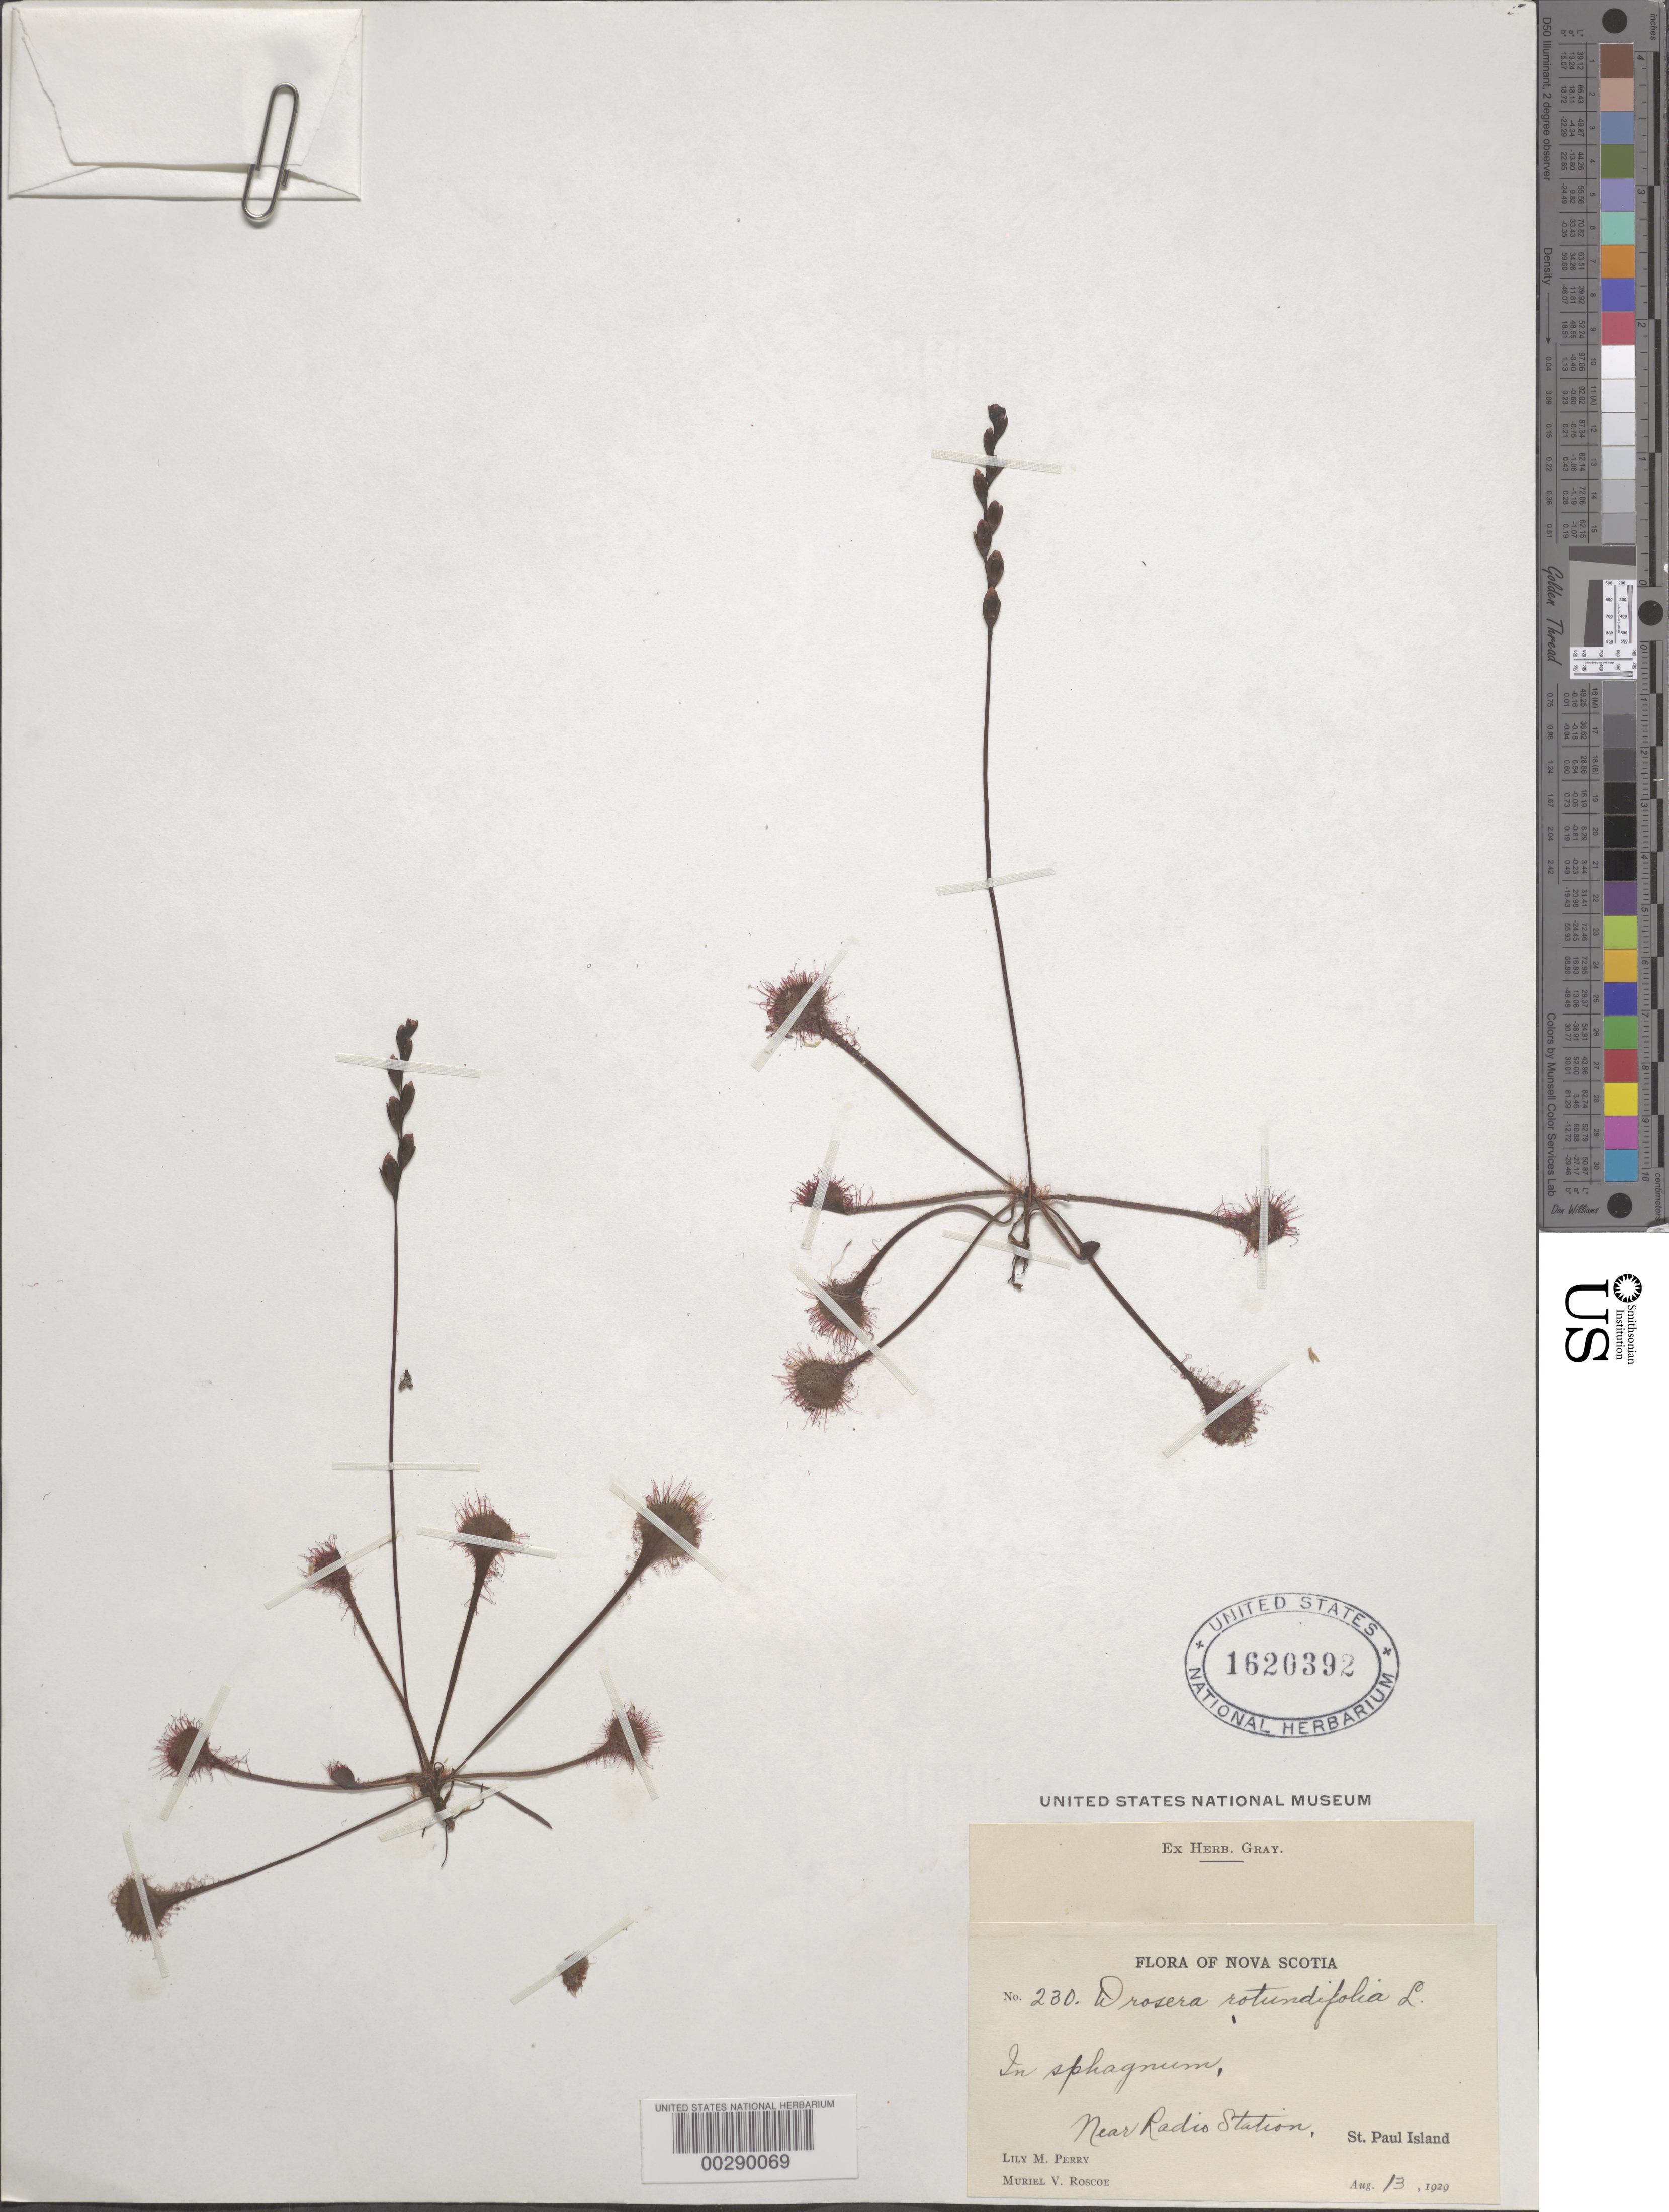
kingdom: Plantae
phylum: Tracheophyta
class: Magnoliopsida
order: Caryophyllales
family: Droseraceae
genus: Drosera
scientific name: Drosera rotundifolia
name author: L.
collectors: L. M. Perry & M. Roscoe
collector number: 230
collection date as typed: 13 Aug 1929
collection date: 1929-08-13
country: Canada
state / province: Nova Scotia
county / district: Victoria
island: St. Paul Island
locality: St. paul i., near radio station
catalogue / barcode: US 1620392